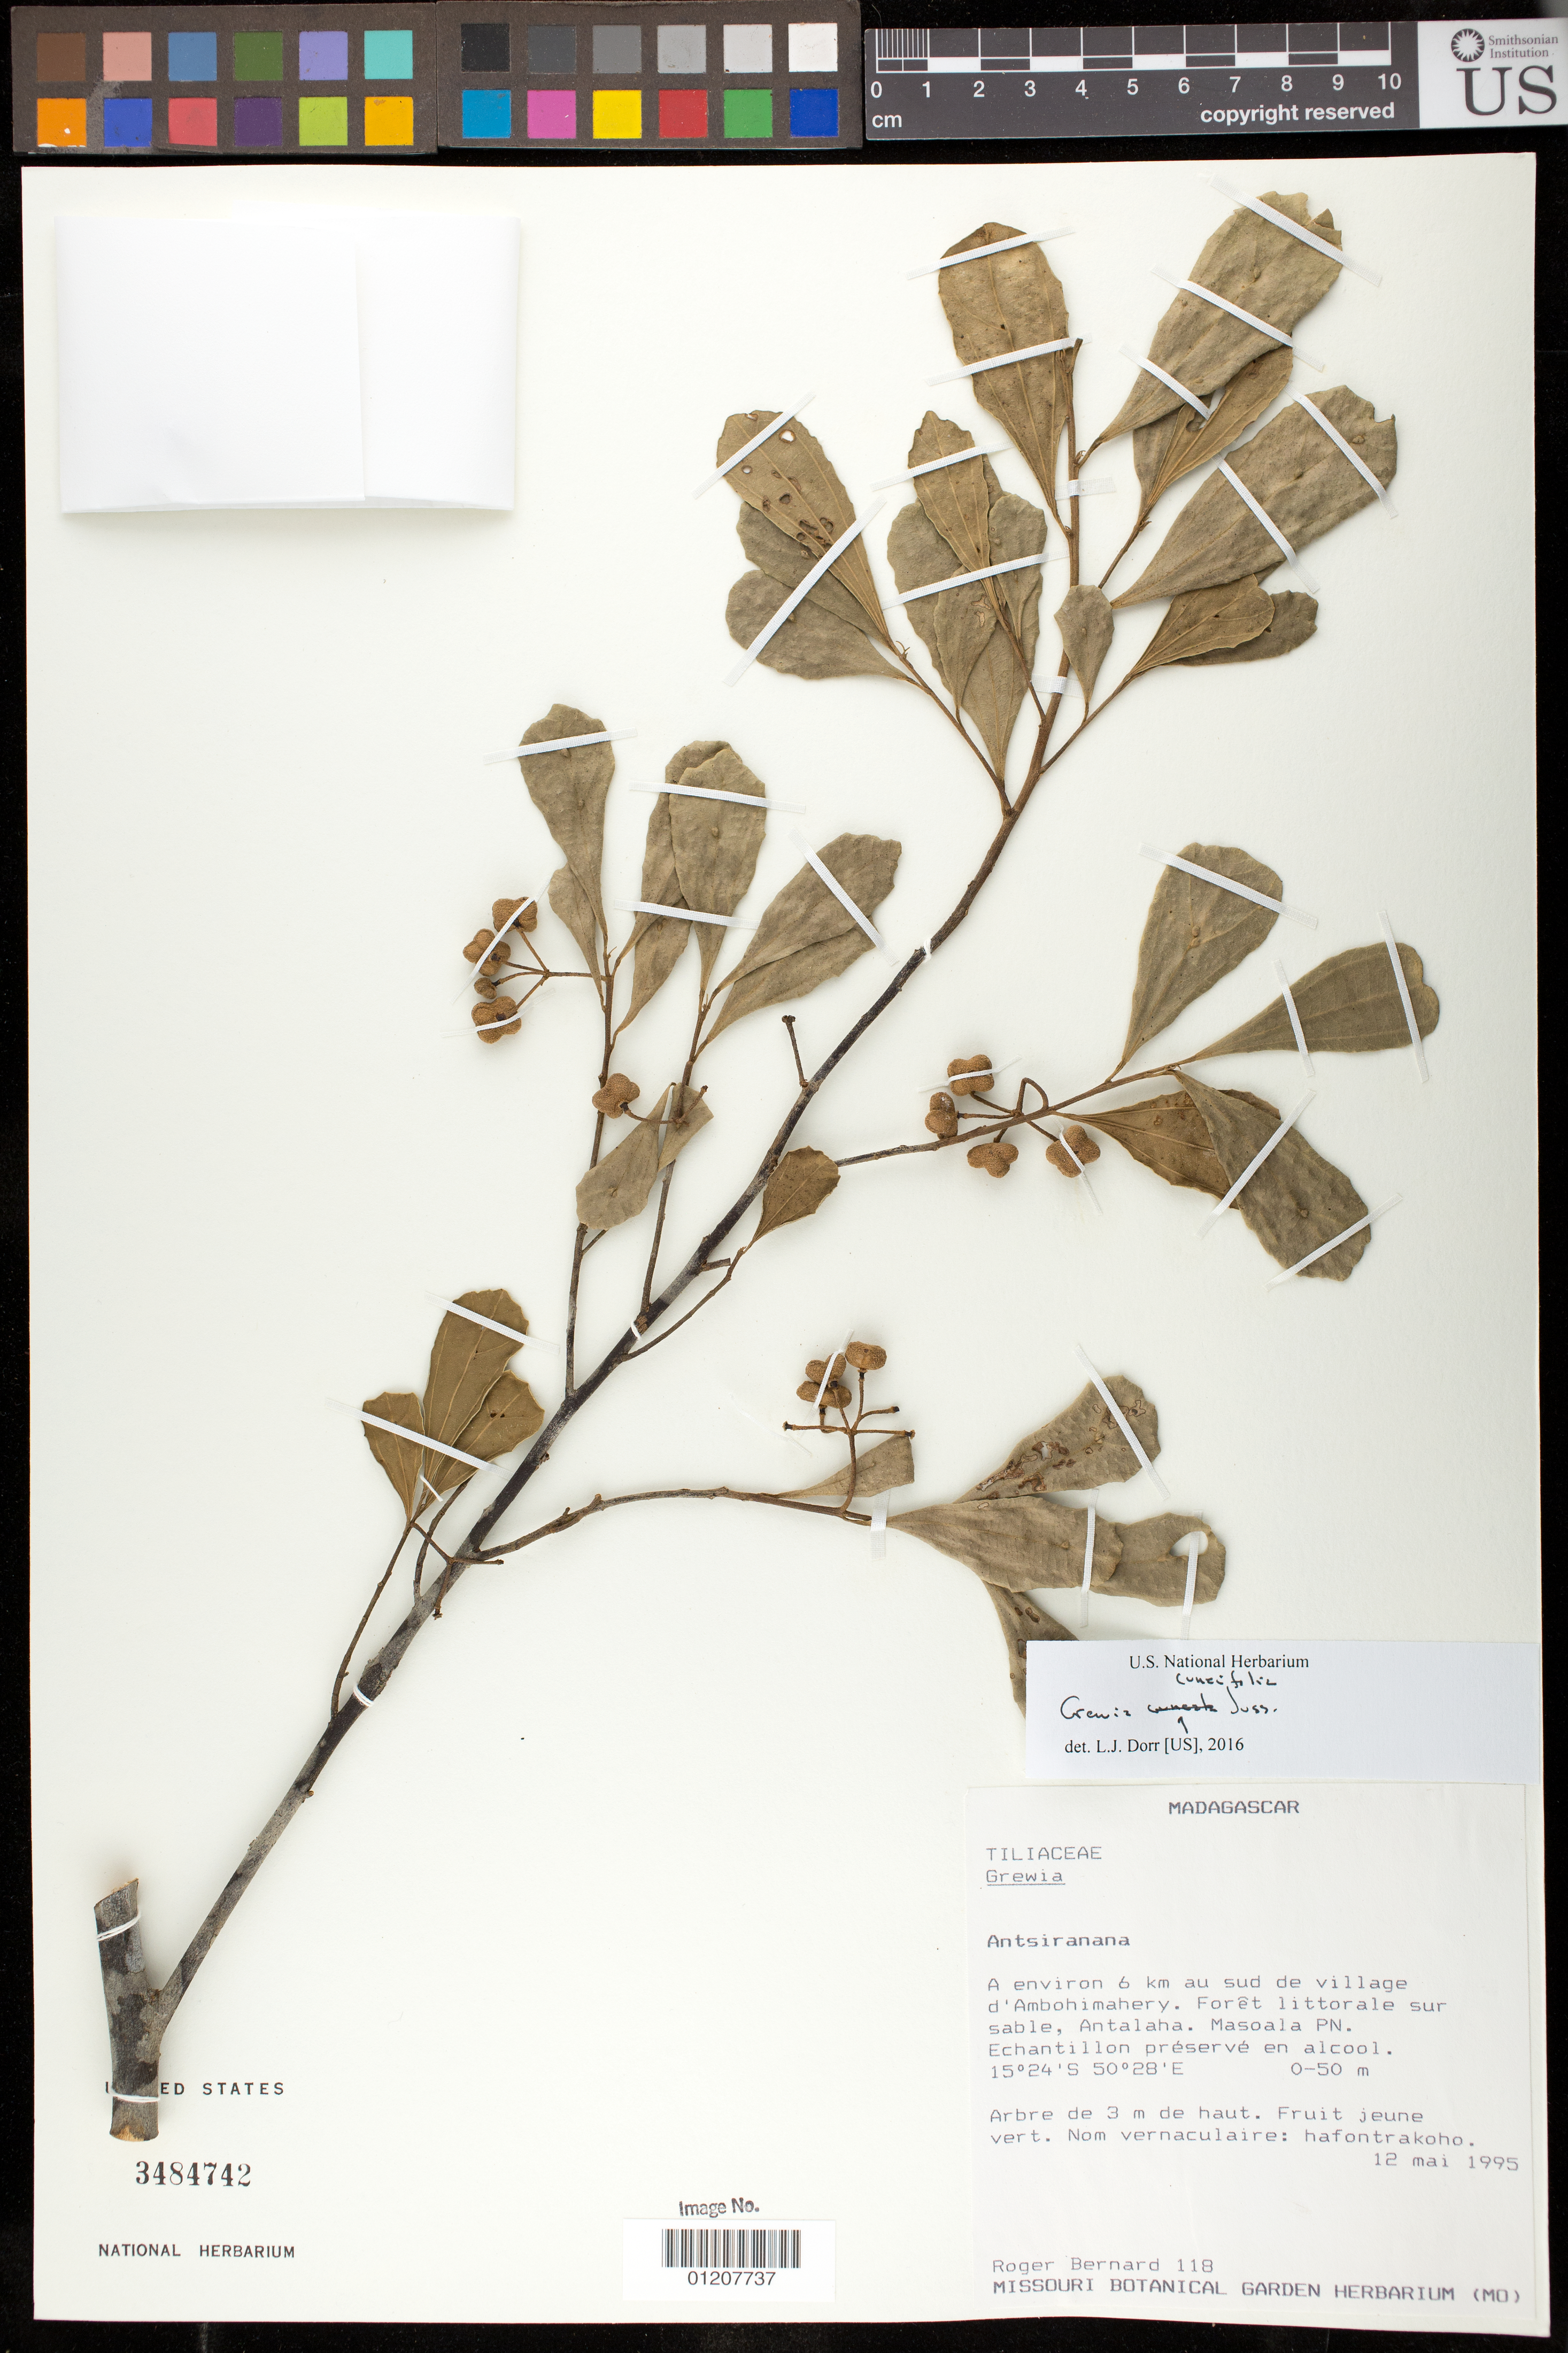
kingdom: Plantae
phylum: Tracheophyta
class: Magnoliopsida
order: Malvales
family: Malvaceae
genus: Grewia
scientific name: Grewia cuneifolia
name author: Juss.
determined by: Dorr, L. J., (BOT), Smithsonian Institution - National Museum of Natural History (UNITED STATES)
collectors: R. Bernard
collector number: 118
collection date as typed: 05 Dec 1995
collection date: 1995-12-05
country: Madagascar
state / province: Sava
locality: Antsiranana. A environ 6 km au sud de village d'Ambohimahery. Forêt littorale sur sable, Antalaha. Masoala PN.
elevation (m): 0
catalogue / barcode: US 3484742